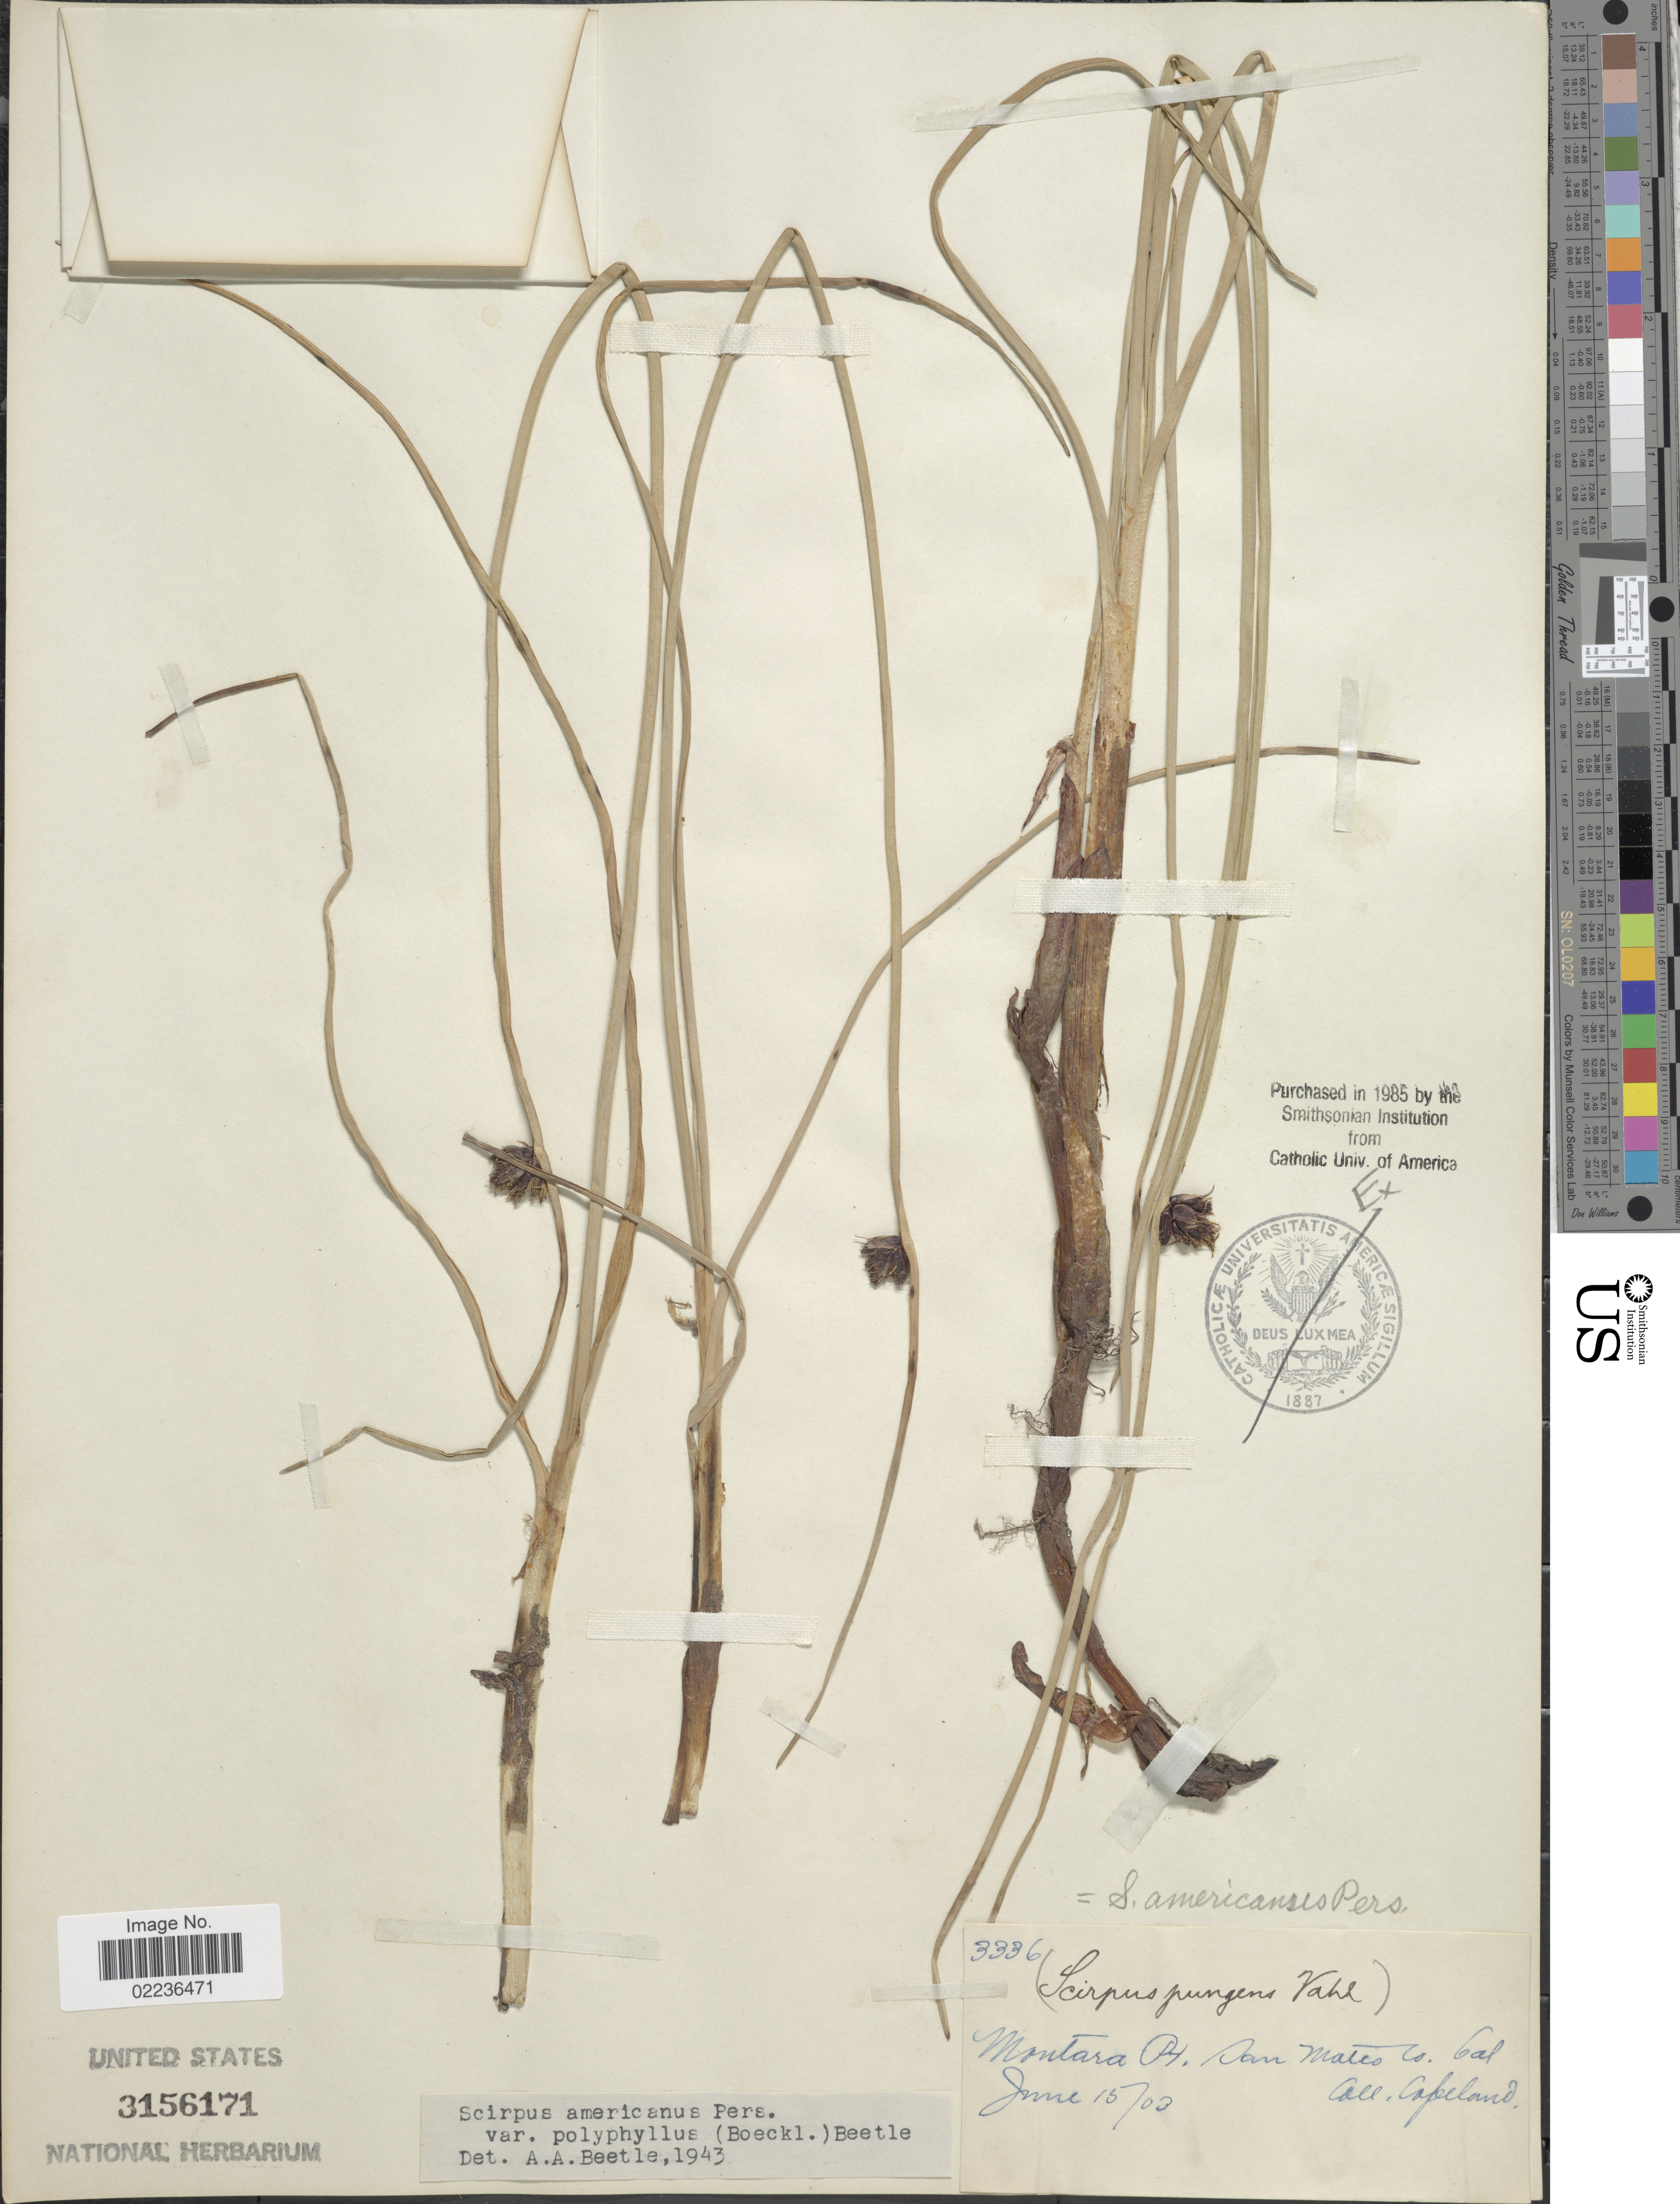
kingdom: Plantae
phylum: Tracheophyta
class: Liliopsida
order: Poales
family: Cyperaceae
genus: Schoenoplectus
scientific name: Schoenoplectus pungens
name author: (Vahl) Palla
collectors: -- Copeland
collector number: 3336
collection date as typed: Transcribed d/m/y: 15/6/3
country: United States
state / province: California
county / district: San Mateo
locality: Montana Pt. San Mateo Co.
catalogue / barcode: US 3156171